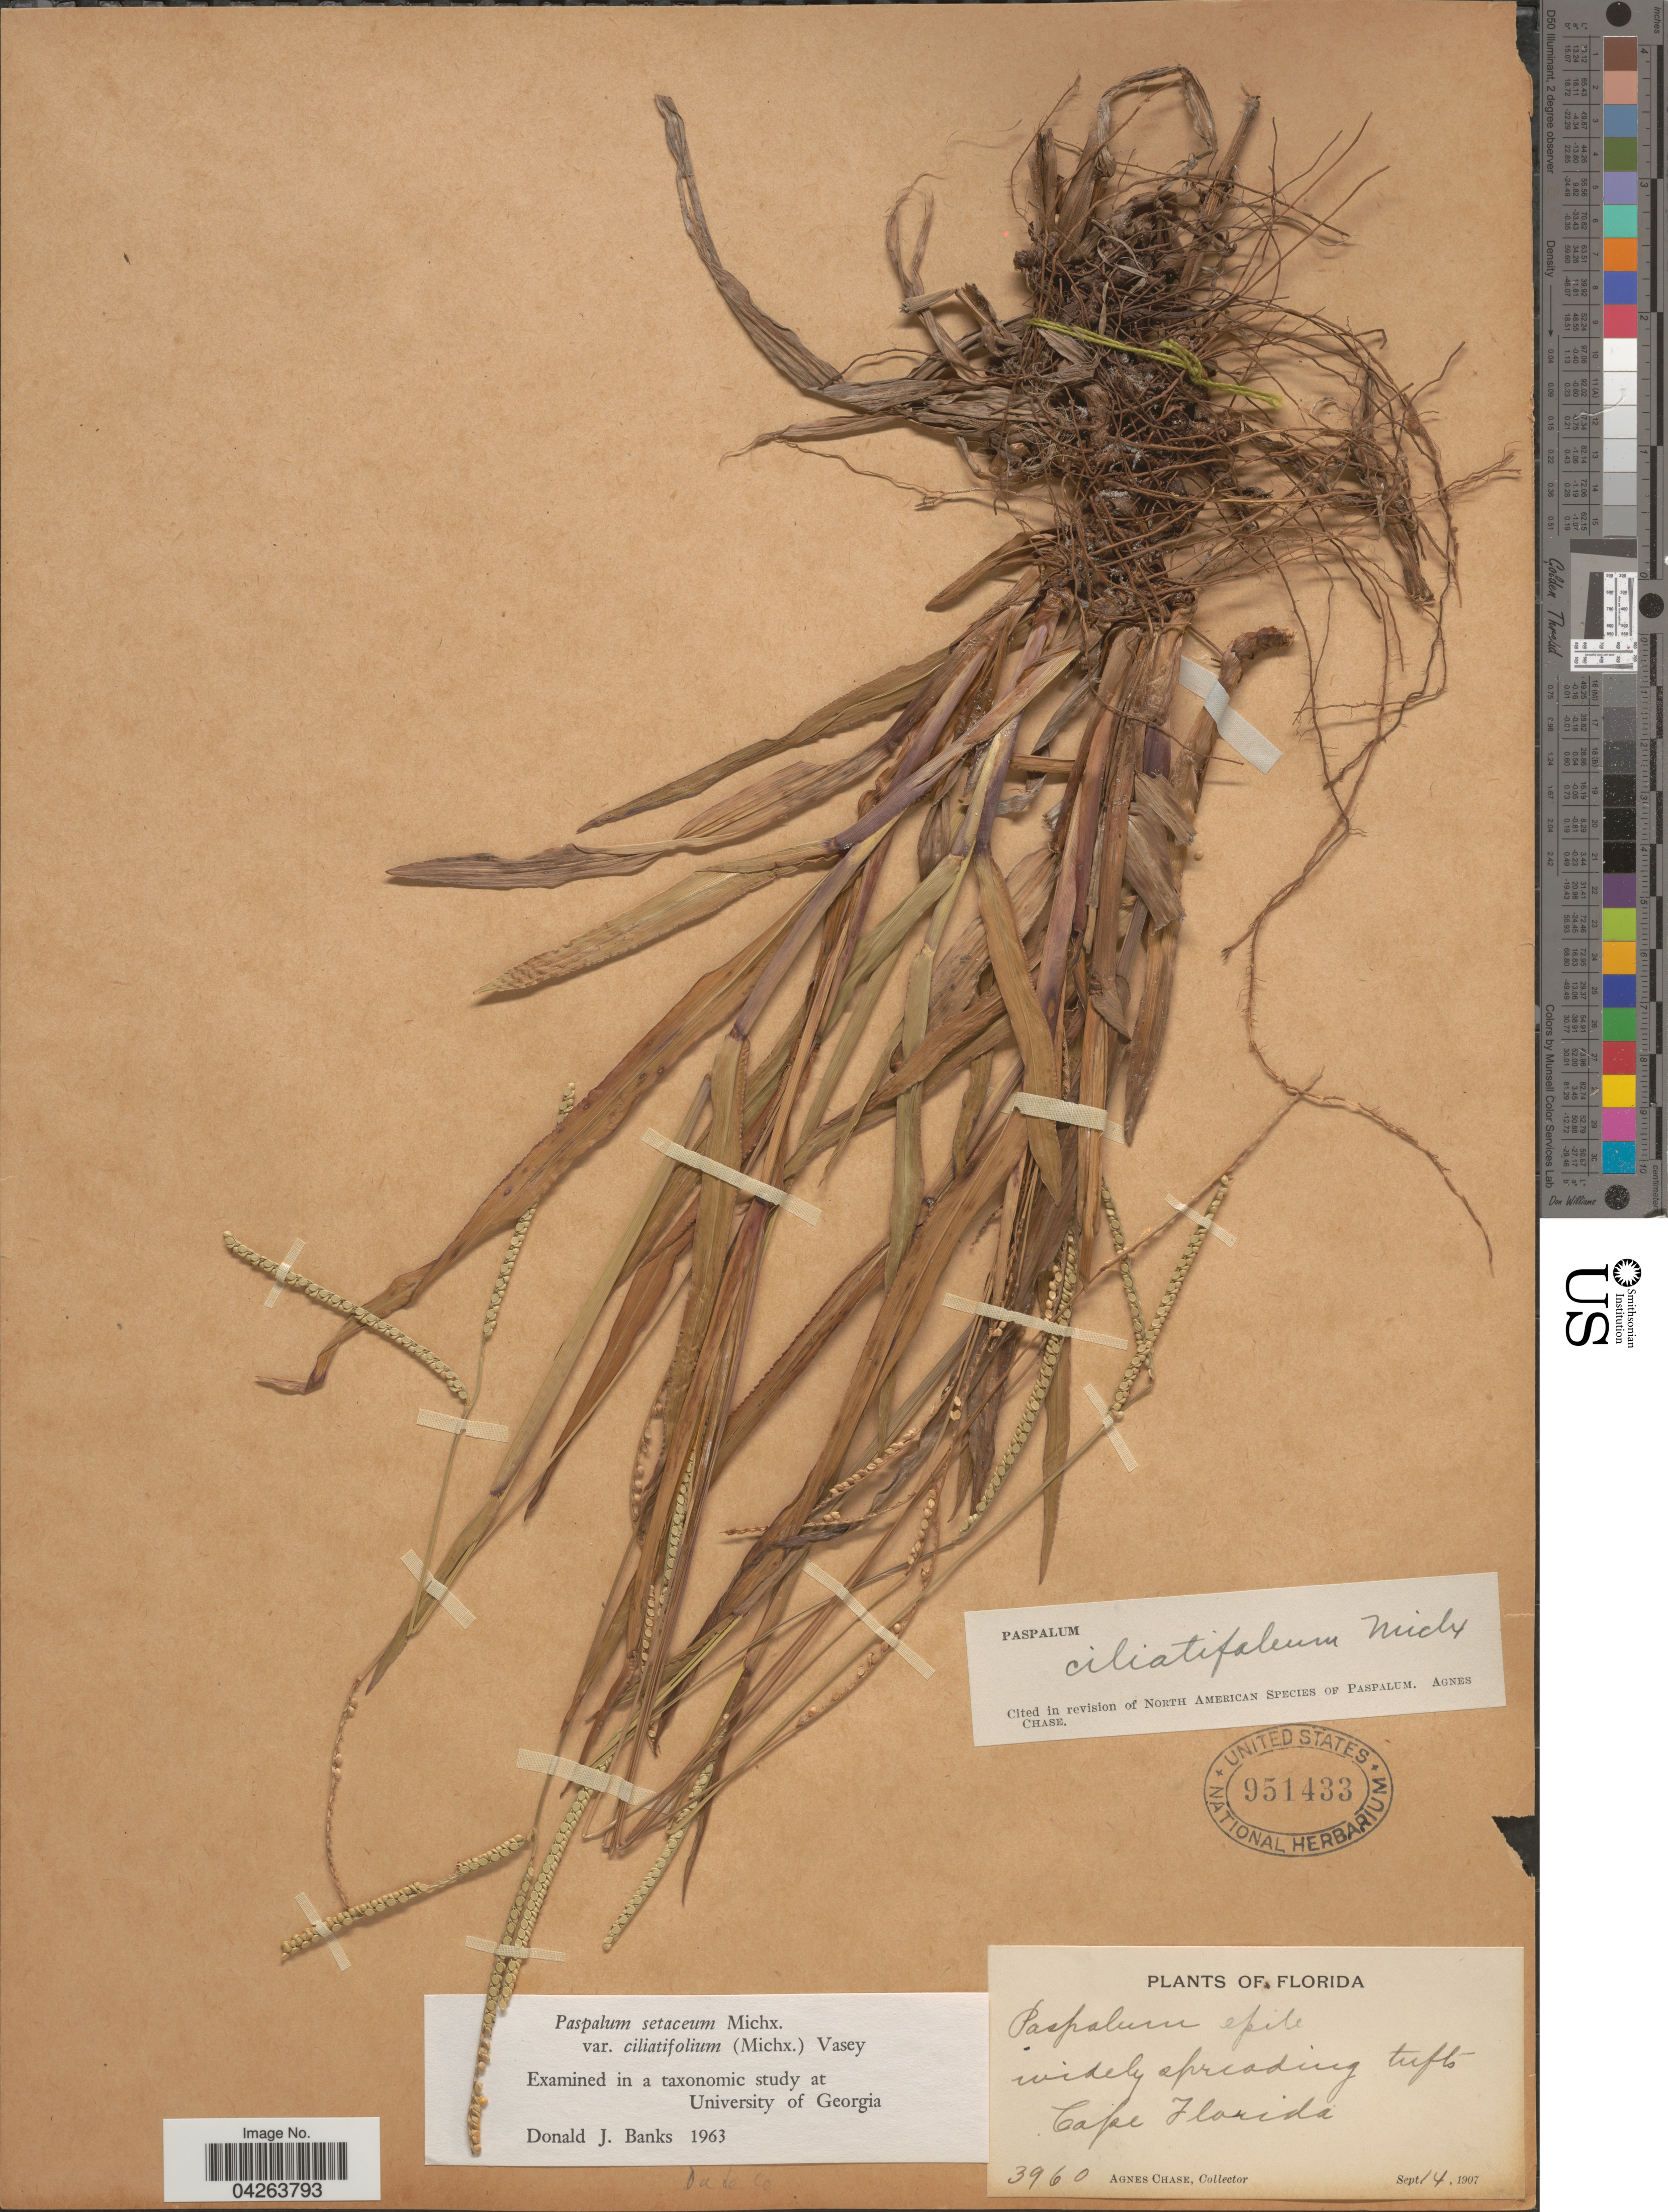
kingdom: Plantae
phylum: Tracheophyta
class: Liliopsida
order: Poales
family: Poaceae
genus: Paspalum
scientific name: Paspalum setaceum var. ciliatifolium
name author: (Michx.) Vasey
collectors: A. Chase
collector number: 3960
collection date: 1907-09-14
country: United States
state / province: Florida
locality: Cape Florida. Dade Co.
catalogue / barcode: US 951433